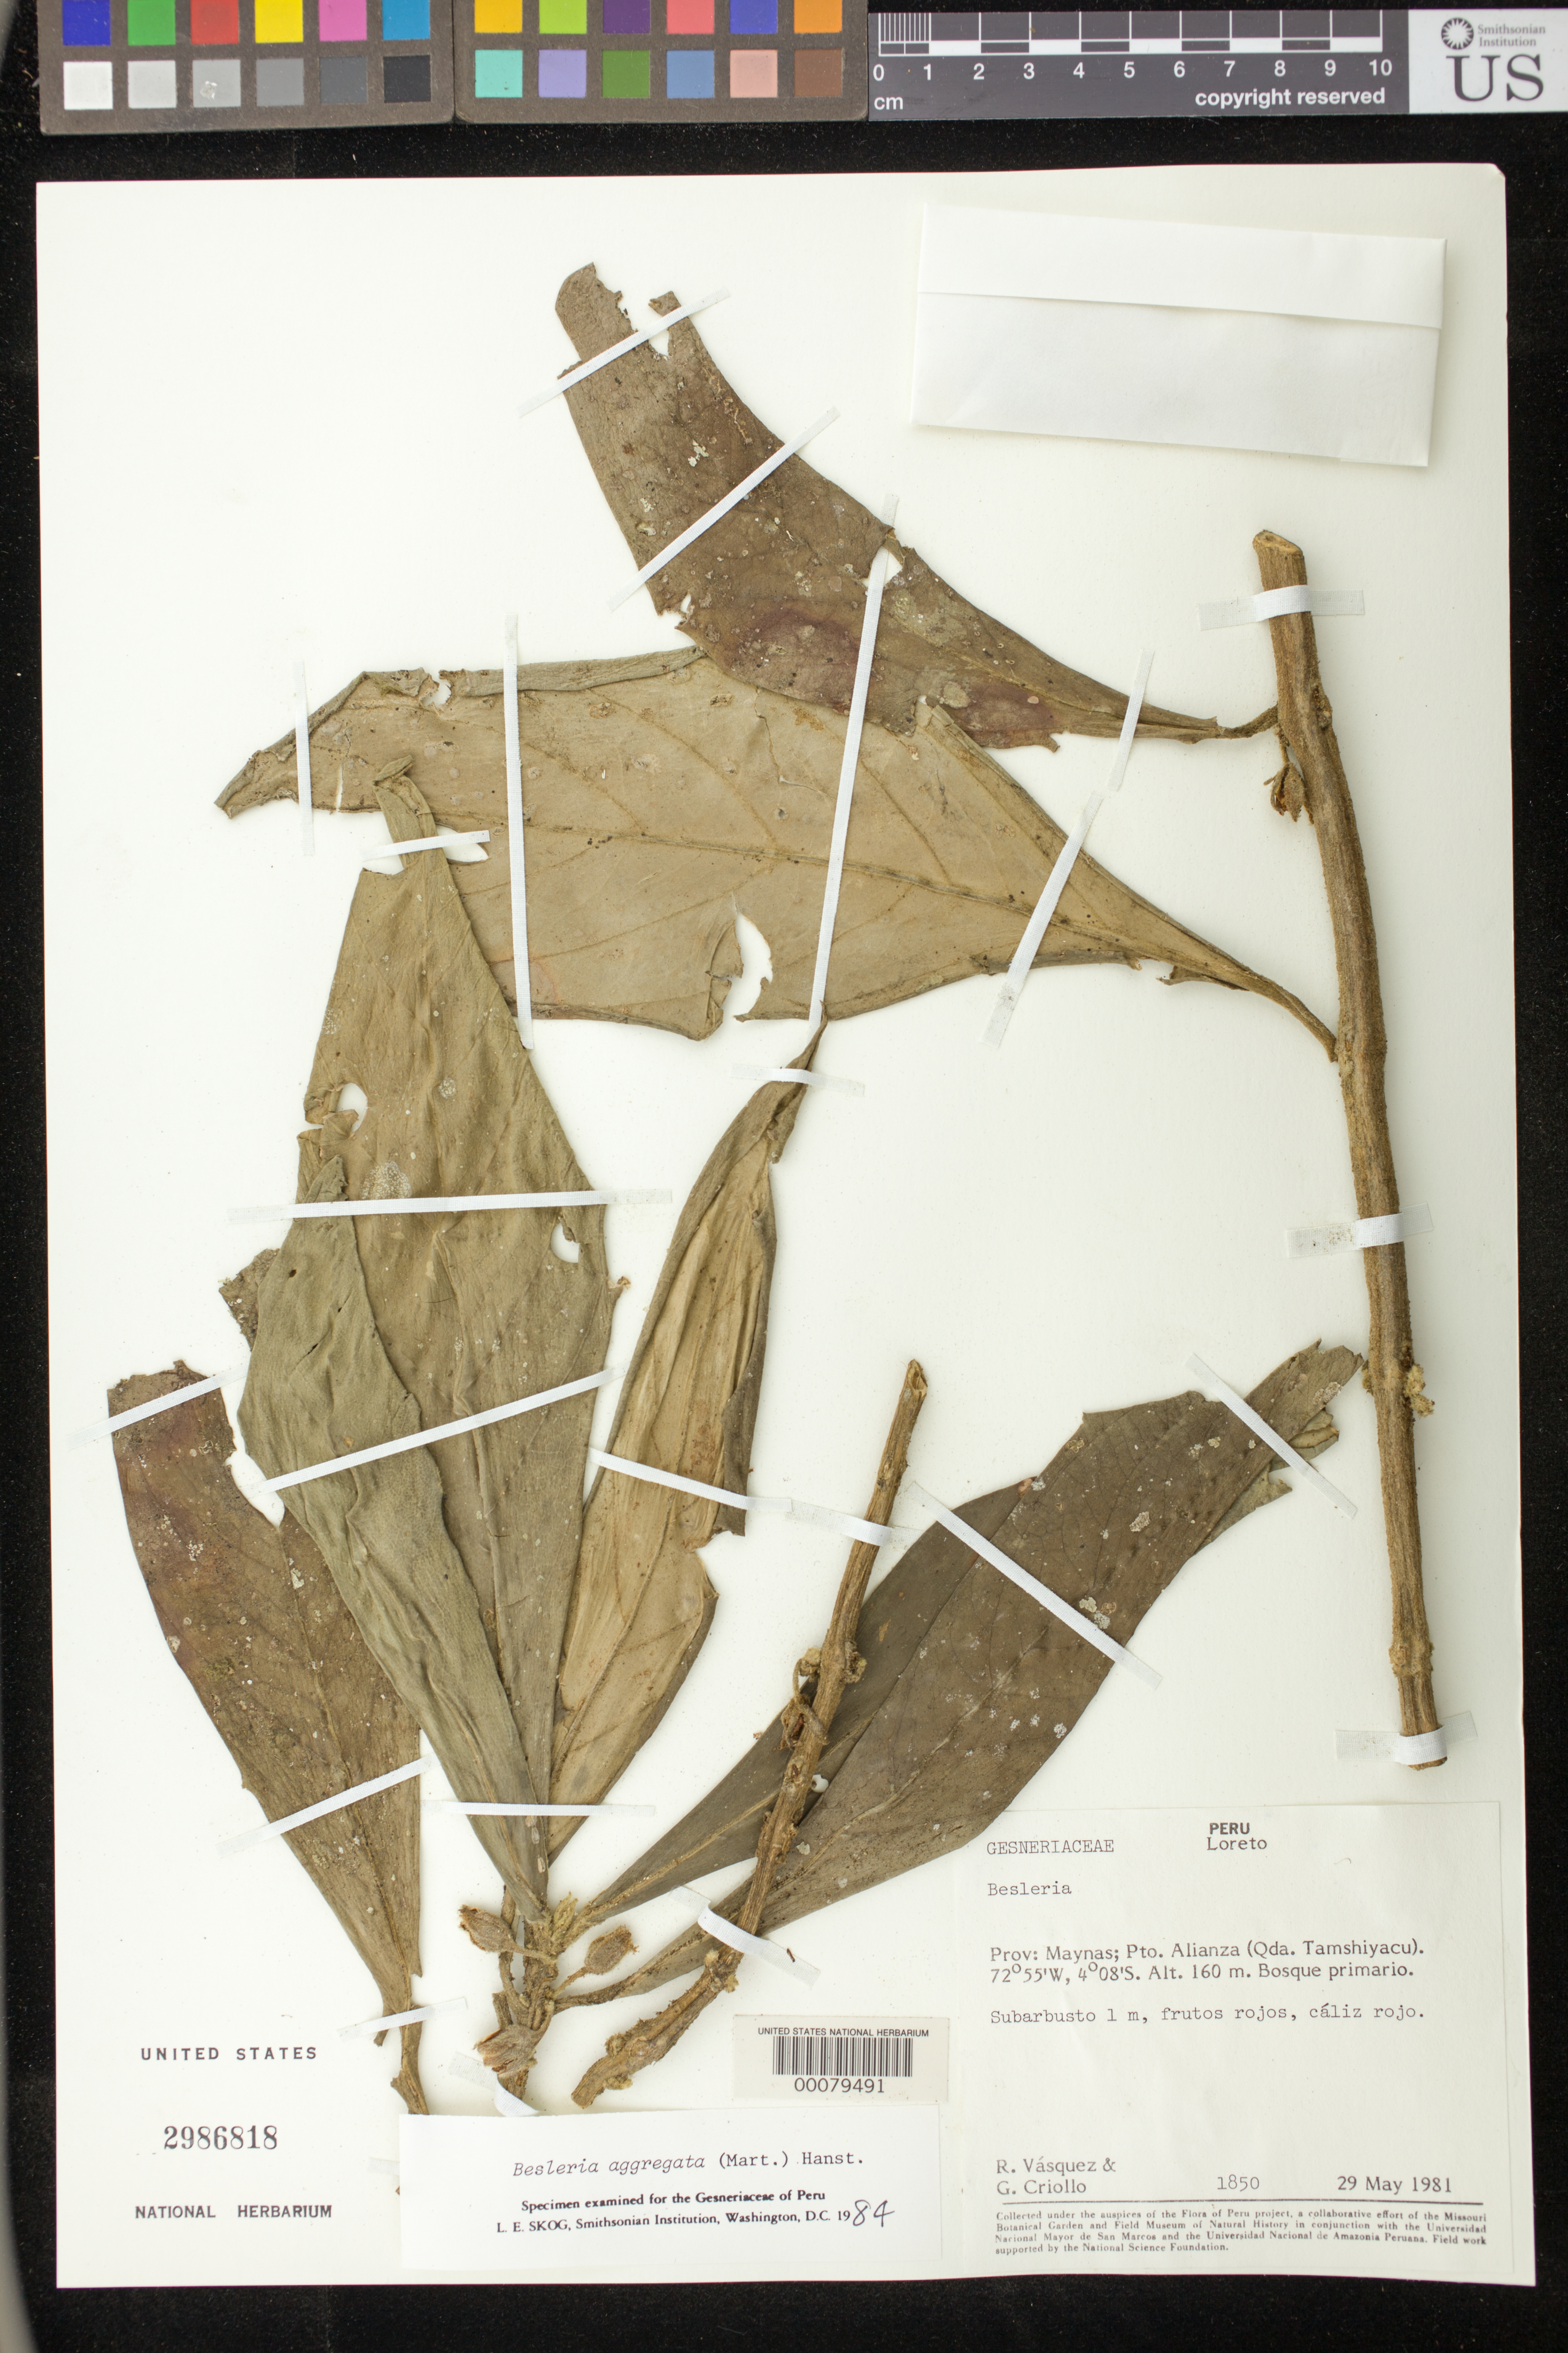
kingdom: Plantae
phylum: Tracheophyta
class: Magnoliopsida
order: Lamiales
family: Gesneriaceae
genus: Besleria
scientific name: Besleria aggregata var. aggregata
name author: (Mart.) Hanst.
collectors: R. Vásquez & G. Criollo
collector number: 1850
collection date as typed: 29 May 1981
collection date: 1981-05-29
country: Peru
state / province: Loreto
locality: Prov. Maynas, Pto. Alianza (Qda. Tamshiyacu)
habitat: Primary forest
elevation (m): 160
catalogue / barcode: US 2986818